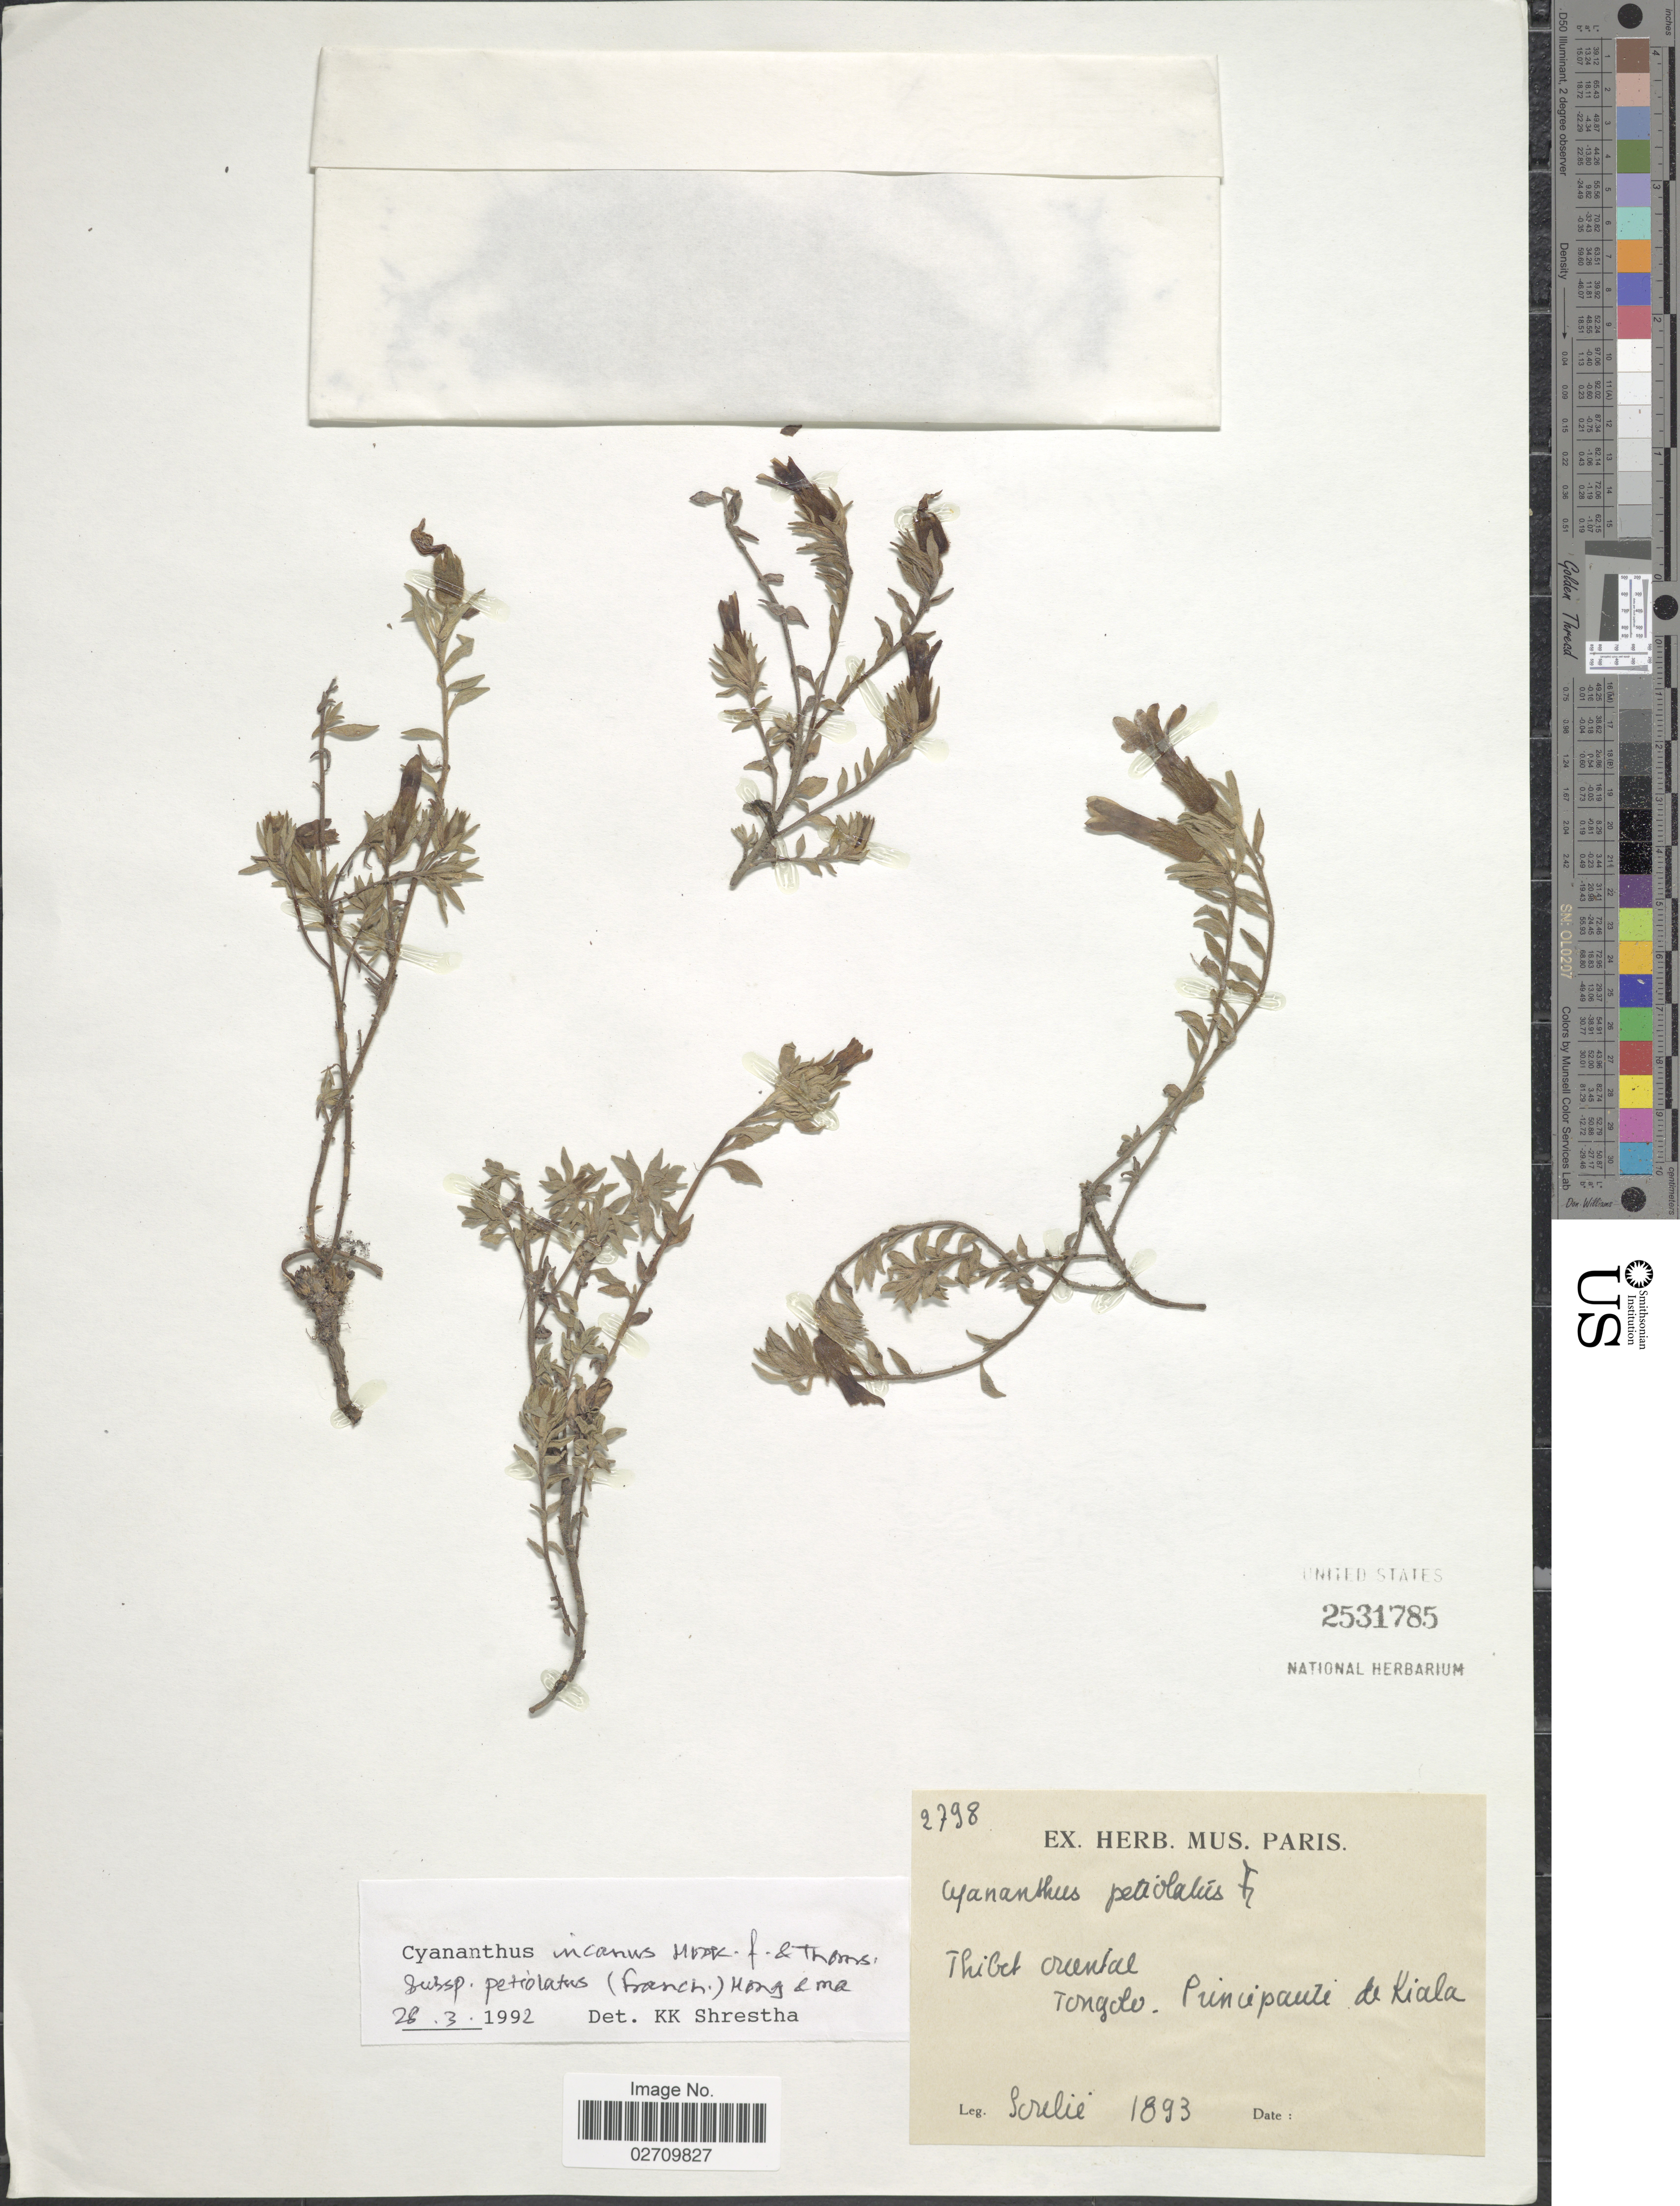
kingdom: Plantae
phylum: Tracheophyta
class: Magnoliopsida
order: Asterales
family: Campanulaceae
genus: Cyananthus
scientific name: Cyananthus incanus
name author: Hook. f. & Thomson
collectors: ex herb. Mus. Paris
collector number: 2798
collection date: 1893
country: China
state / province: Xizang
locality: Thibet Oriental, Tongolo. Principaute de Kiala [interpreted]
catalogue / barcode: US 2531785